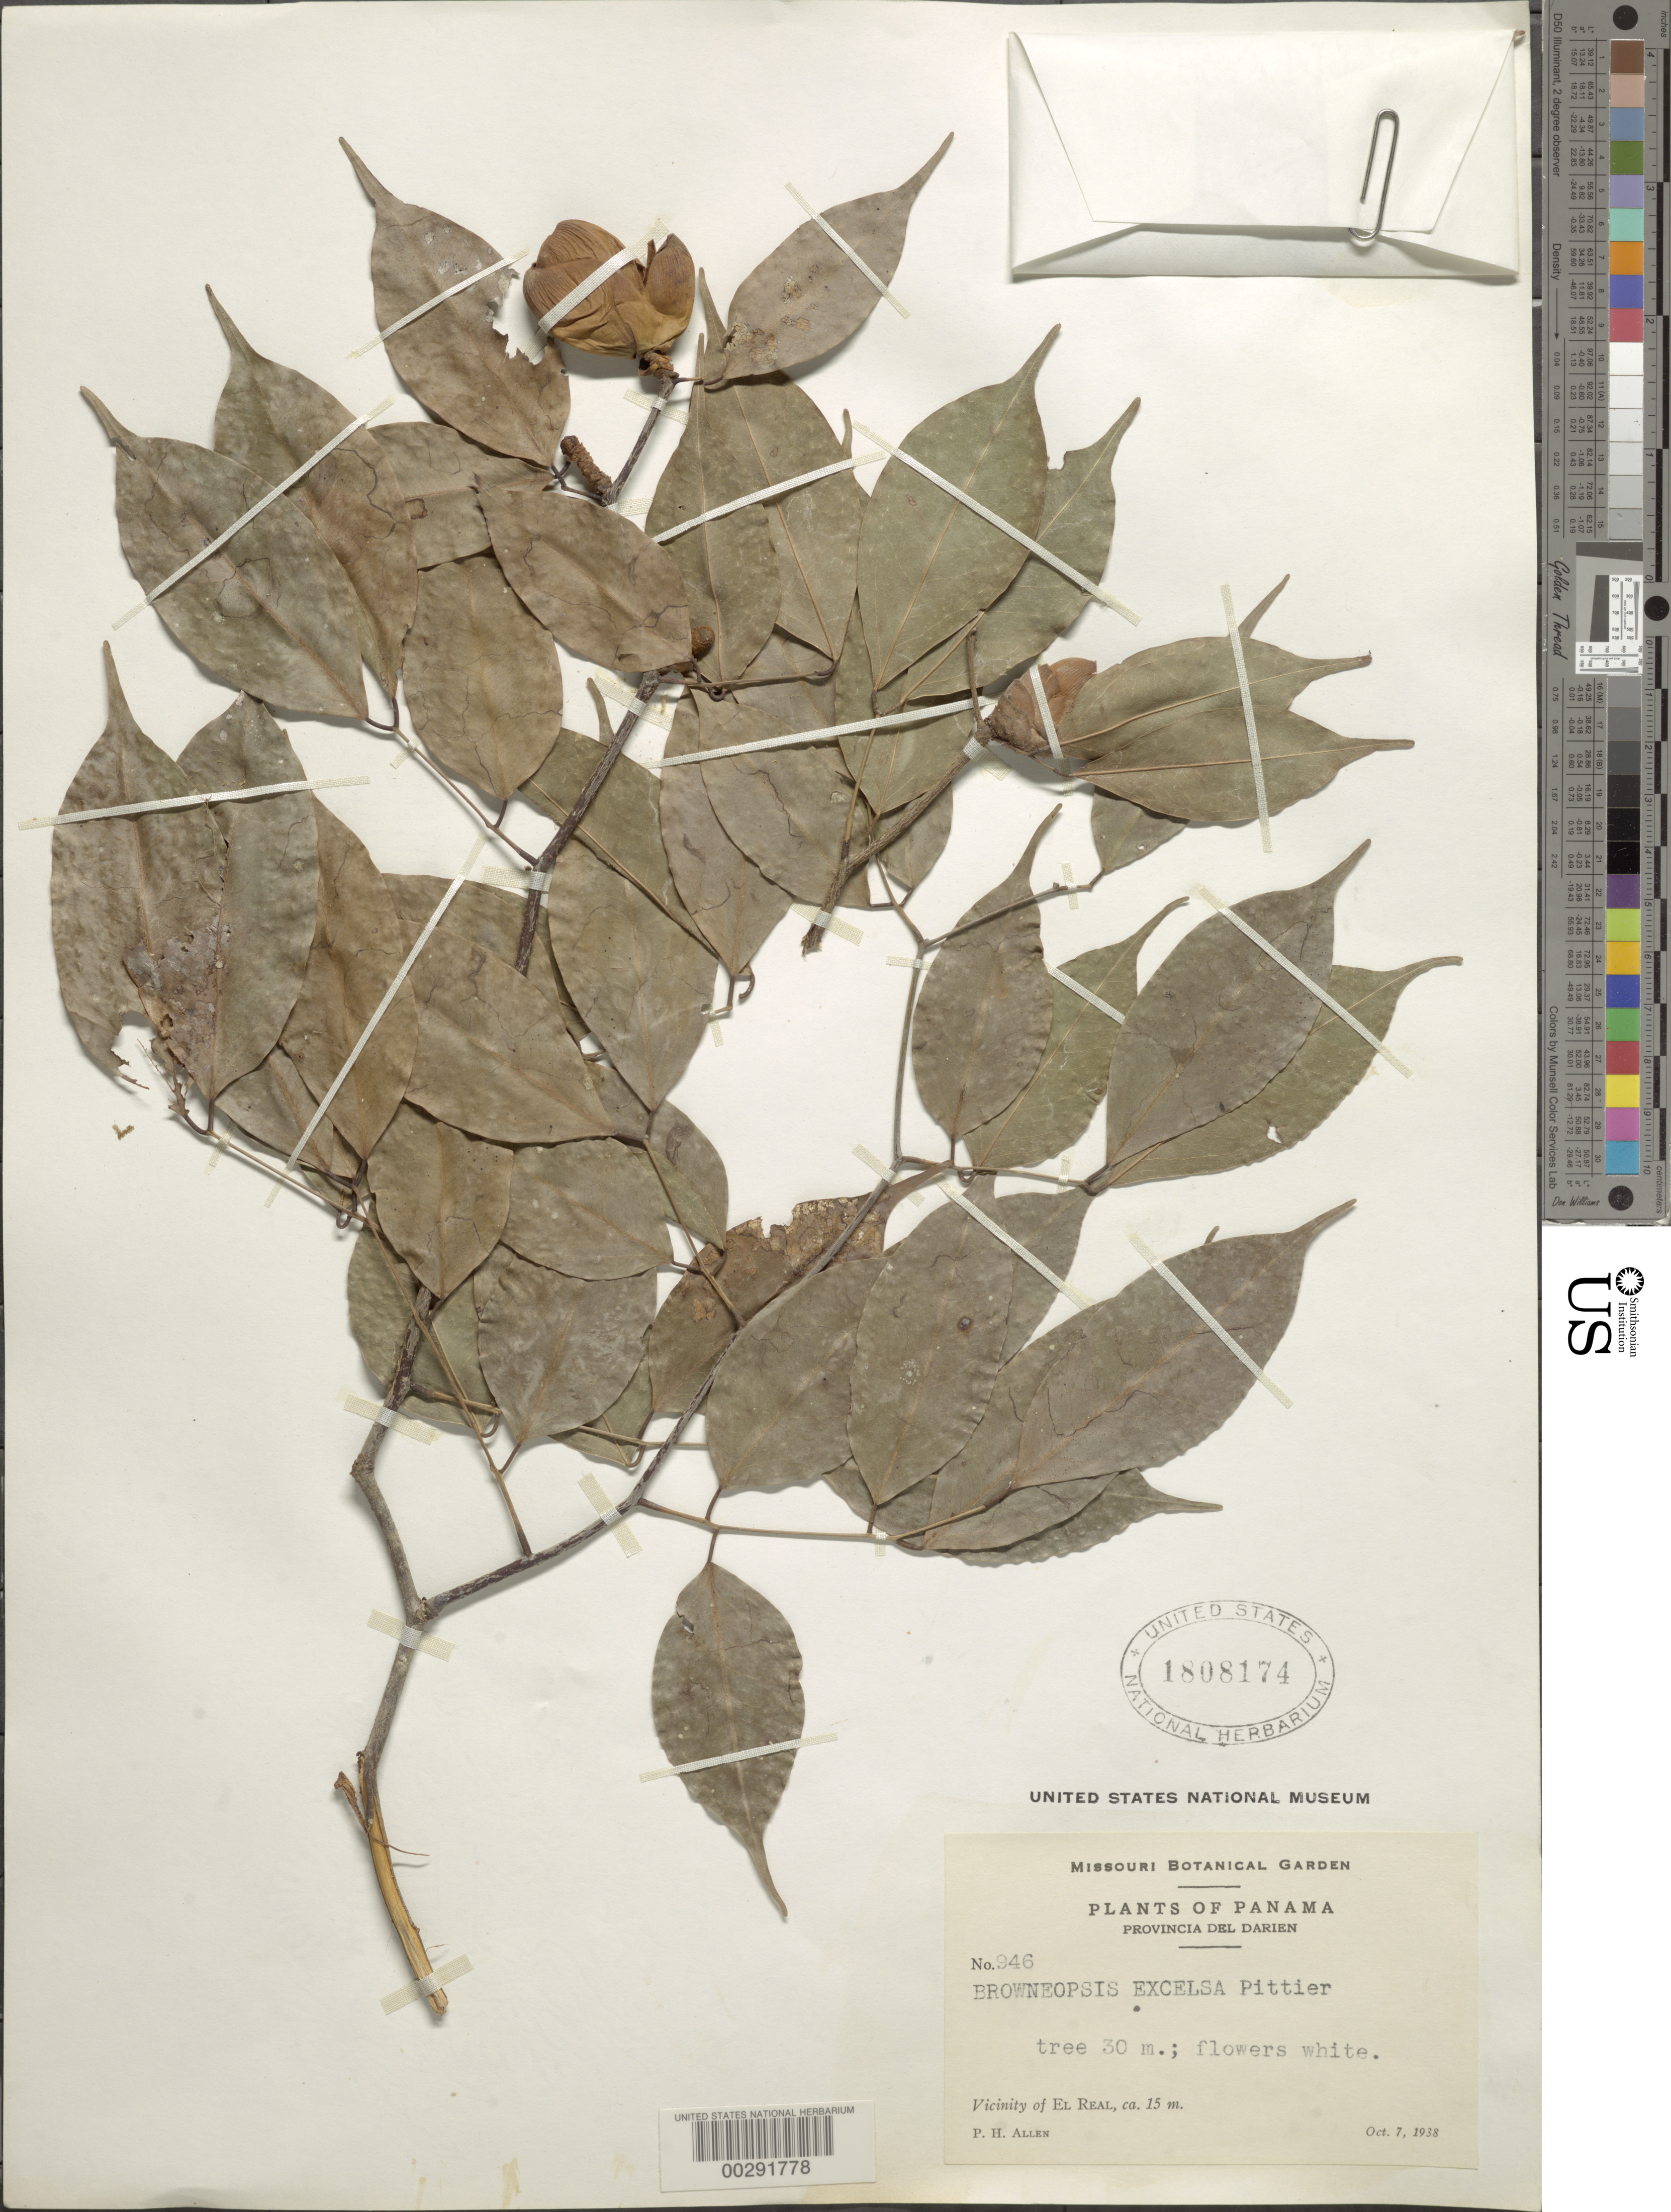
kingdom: Plantae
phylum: Tracheophyta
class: Magnoliopsida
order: Fabales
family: Fabaceae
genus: Browneopsis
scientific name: Browneopsis excelsa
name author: Pittier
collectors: P. H. Allen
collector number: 946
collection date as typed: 07 Oct 1938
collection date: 1938-10-07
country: Panama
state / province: Darién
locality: Vicinity of el Real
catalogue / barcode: US 1808174